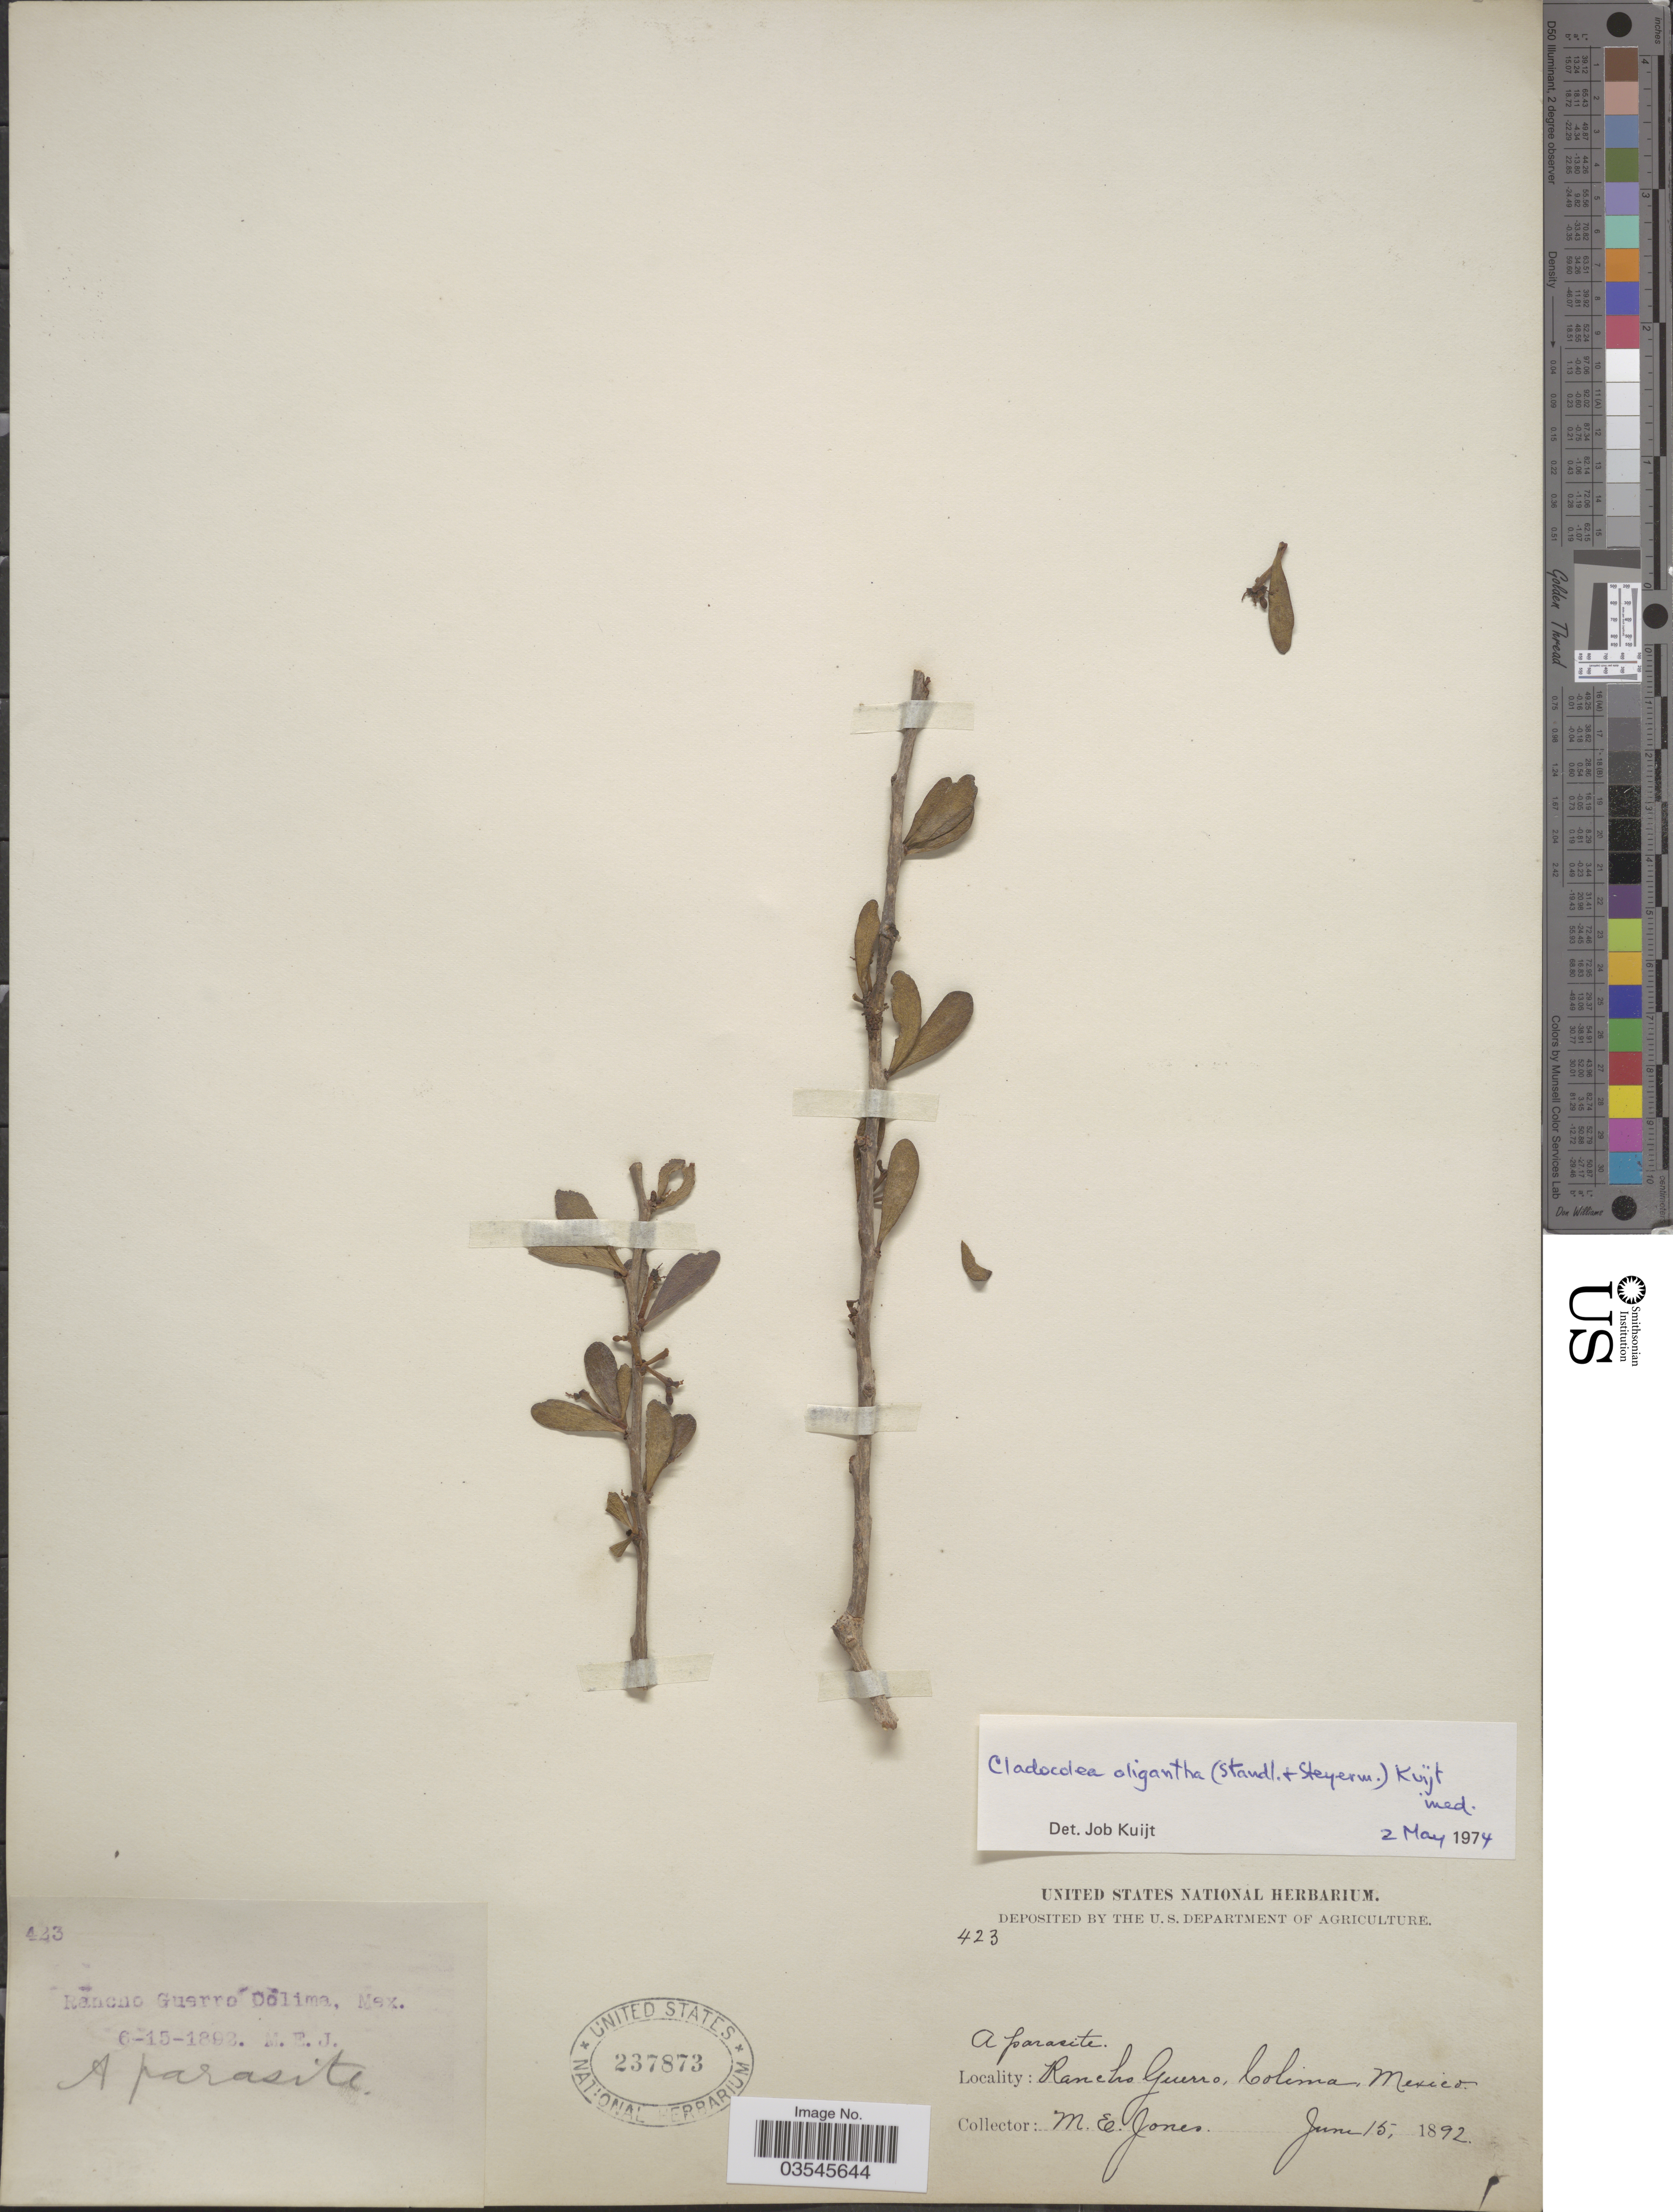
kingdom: Plantae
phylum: Tracheophyta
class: Magnoliopsida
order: Santalales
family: Loranthaceae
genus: Cladocolea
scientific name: Cladocolea oligantha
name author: (Standl. & Steyerm.) Kuijt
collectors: M. E. Jones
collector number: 423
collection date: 1892-06-15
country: Mexico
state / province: Colima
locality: Rancho Guerro.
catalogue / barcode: US 237873